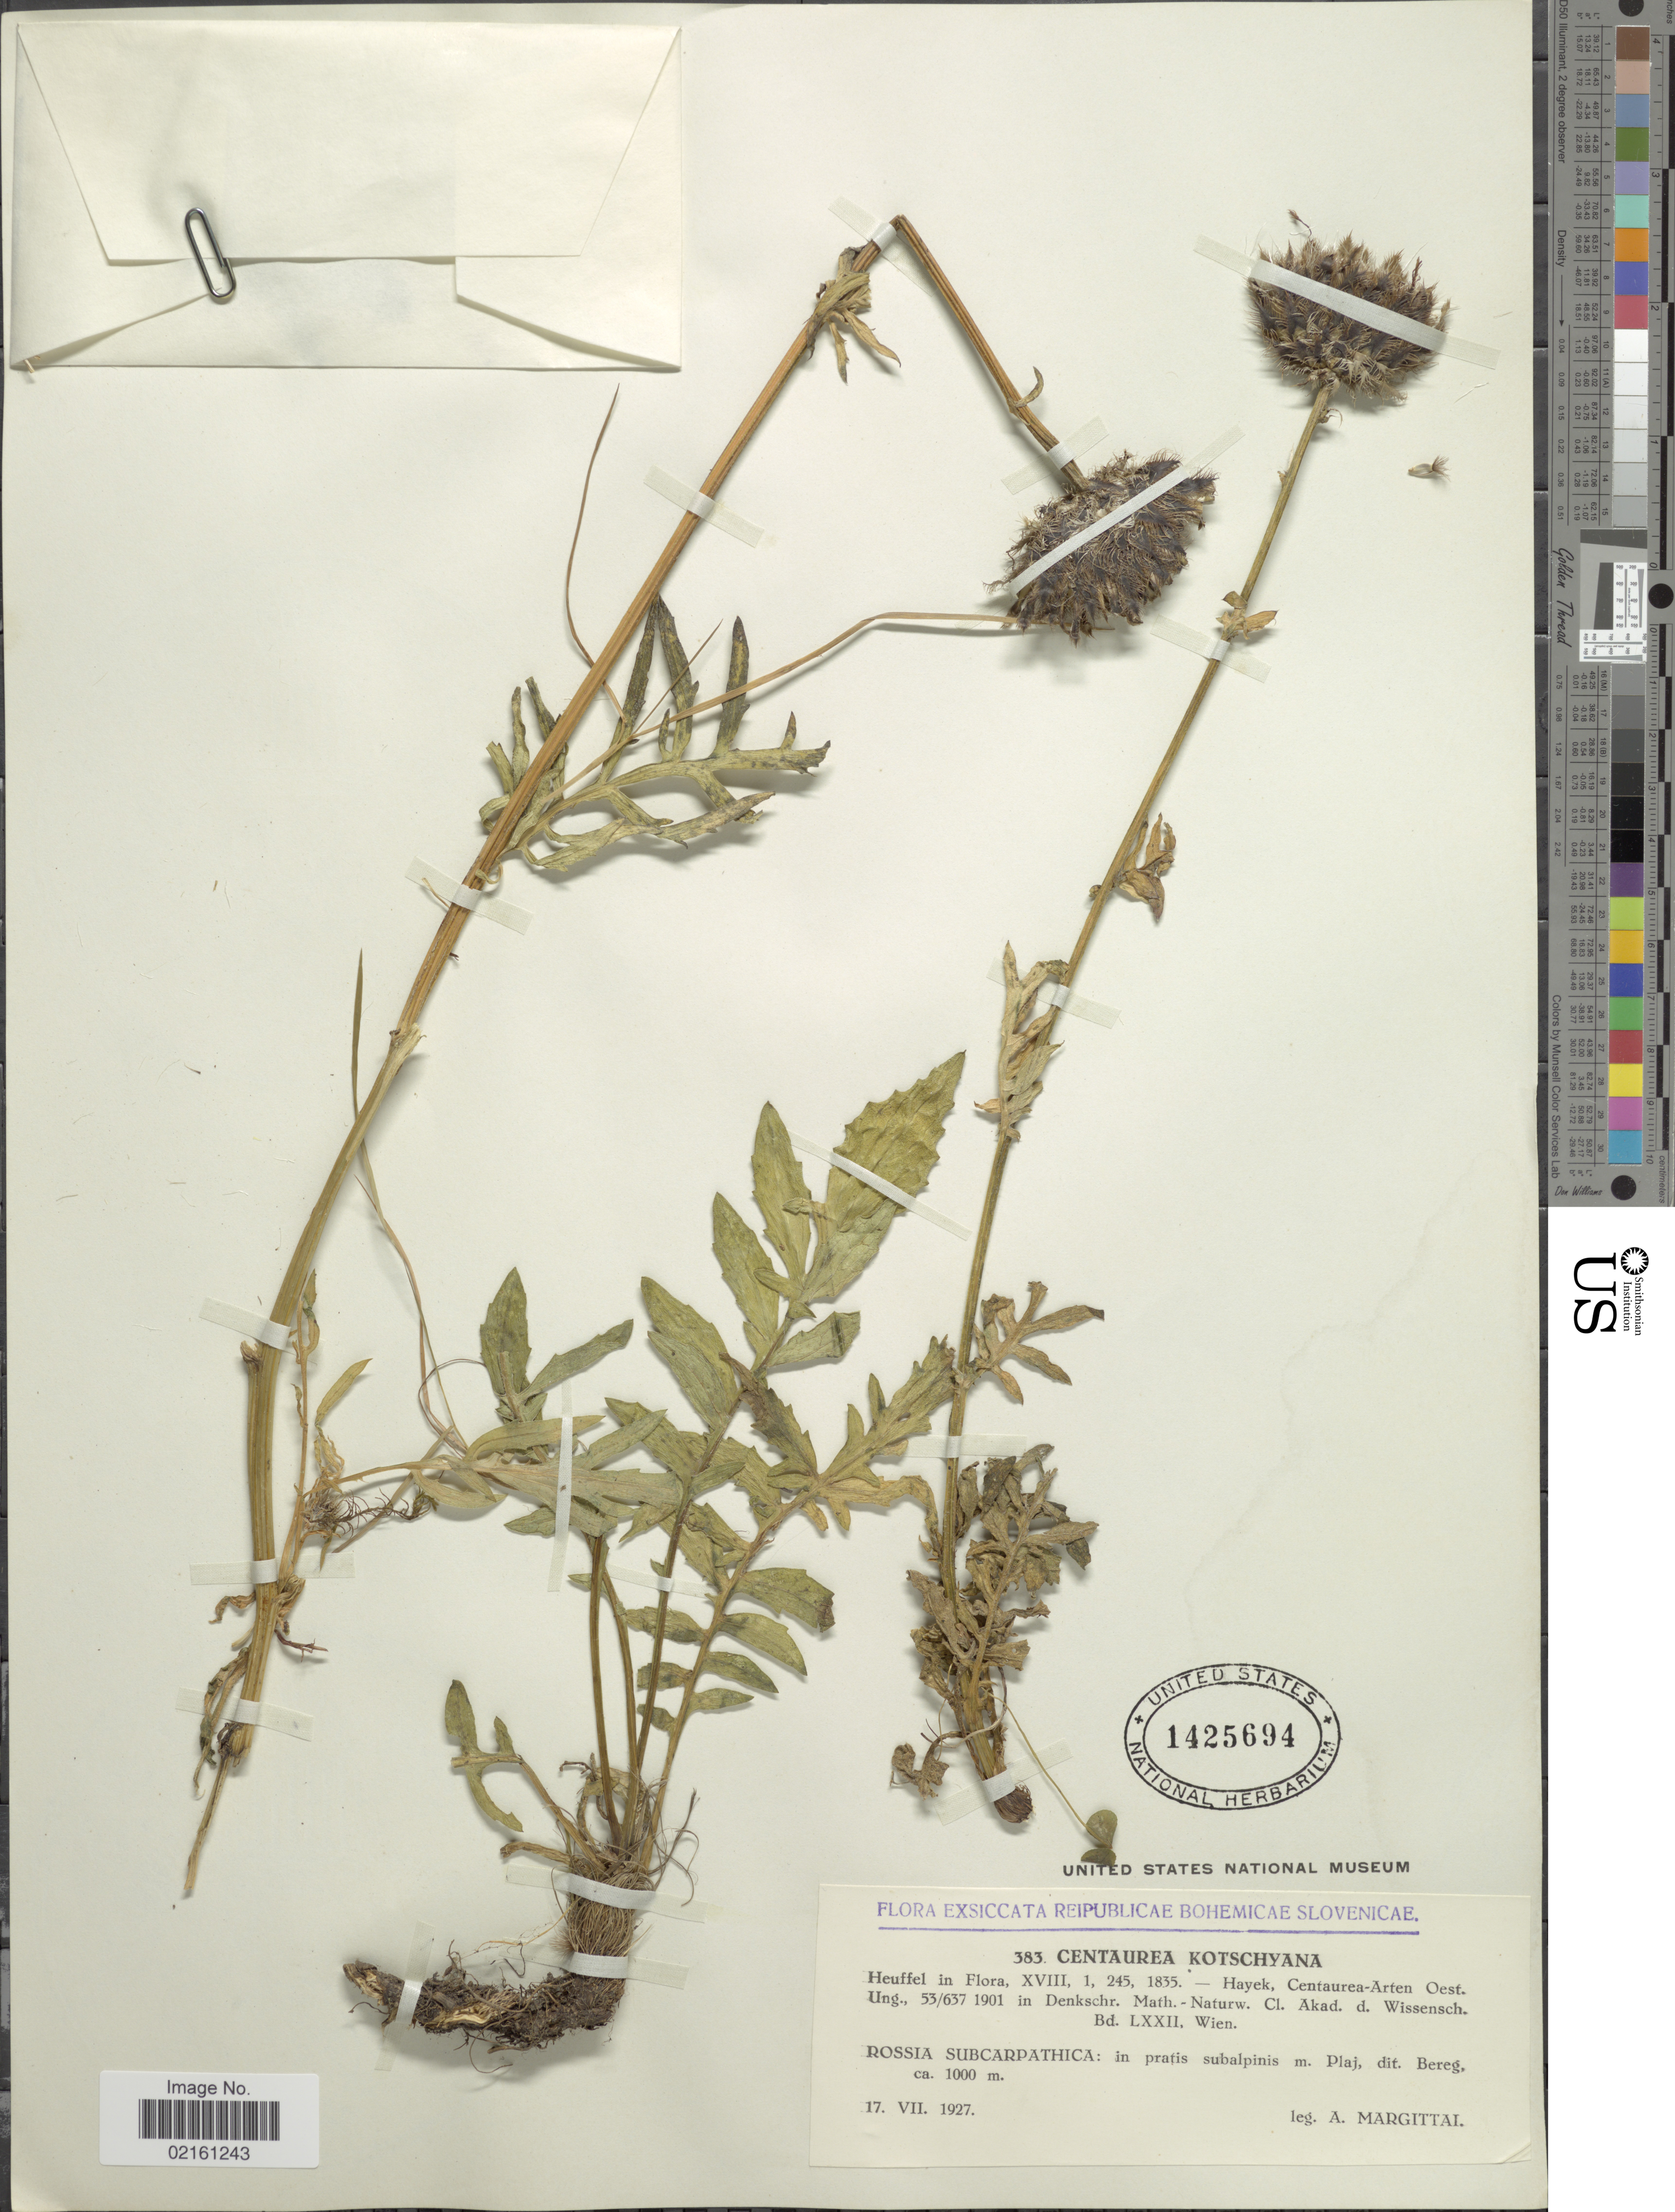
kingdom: Plantae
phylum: Tracheophyta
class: Magnoliopsida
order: Asterales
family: Asteraceae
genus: Centaurea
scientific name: Centaurea kotschyana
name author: Heuff.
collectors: A. Margittai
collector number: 383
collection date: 1927-07-17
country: Slovenia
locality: Reipublicae Bohemicae Slovenicae, Rossia Subcarpathica, m. Plaj, dit. Bereg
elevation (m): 1000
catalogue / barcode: US 1425694